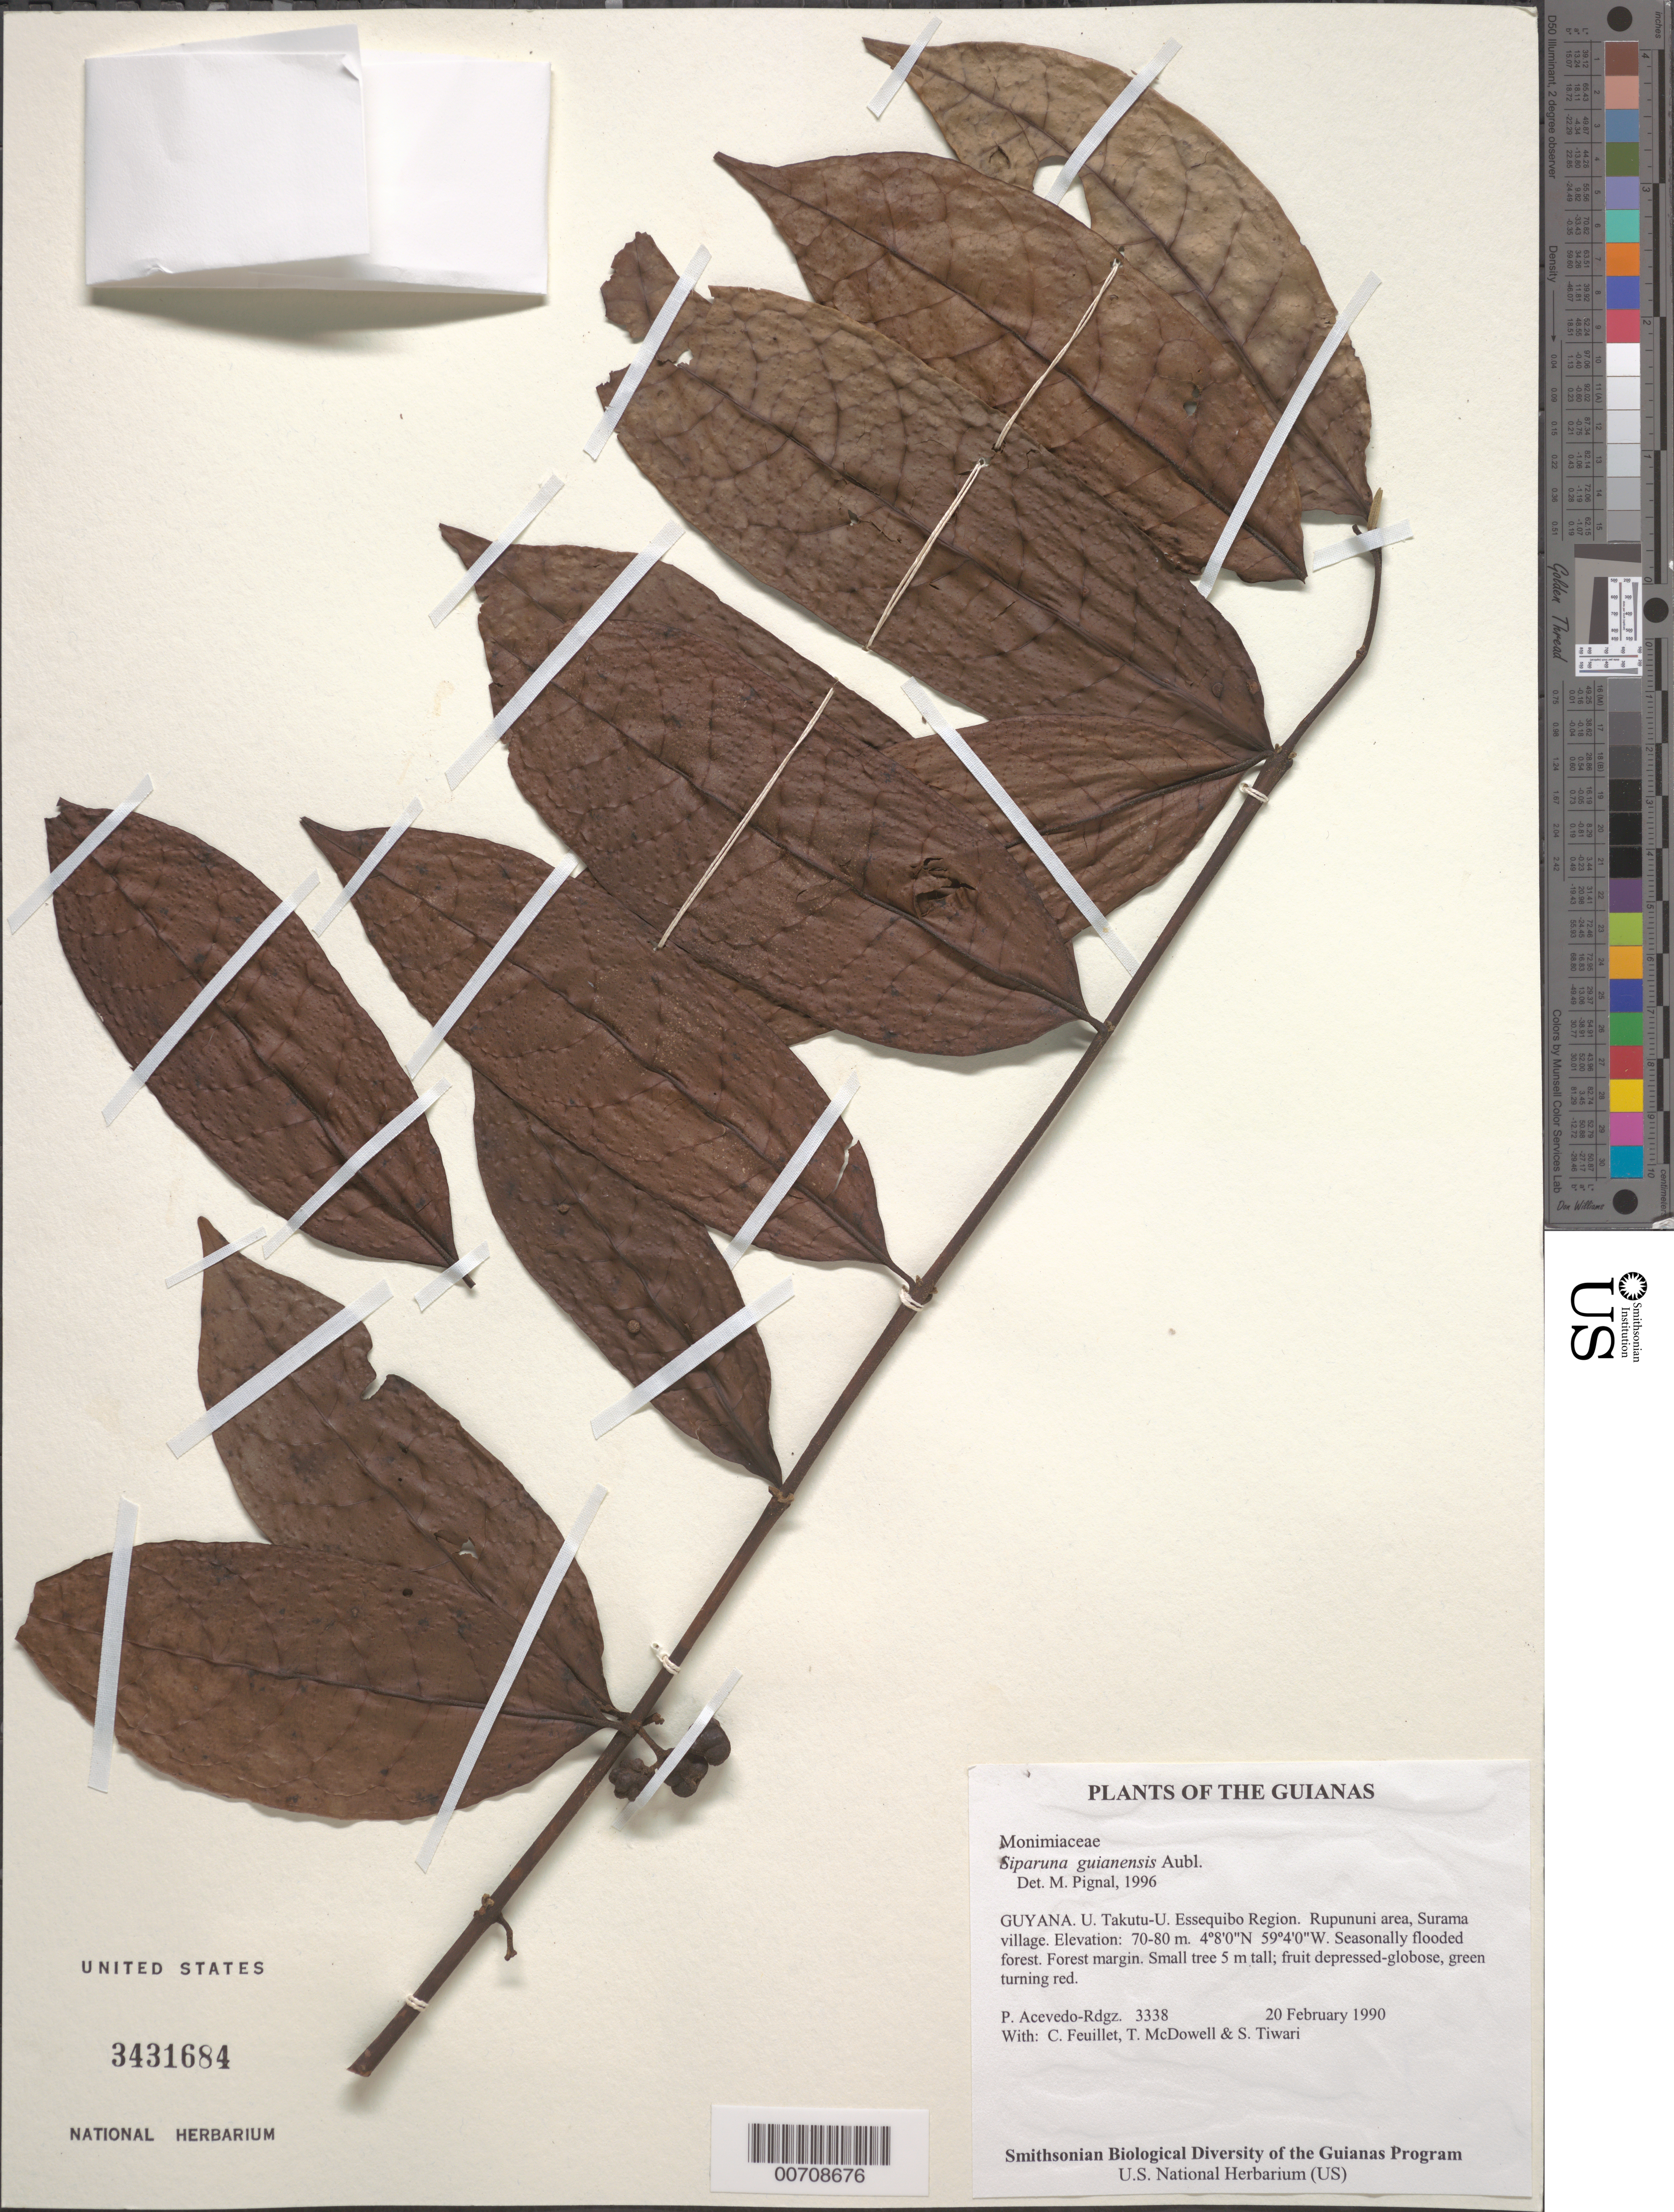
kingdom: Plantae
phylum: Tracheophyta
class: Magnoliopsida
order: Laurales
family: Siparunaceae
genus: Siparuna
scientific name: Siparuna guianensis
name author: Aubl.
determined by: Pignal, M.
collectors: P. Acevedo-Rodr., C. Feuillet, T. McDowell & S. Tiwari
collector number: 3338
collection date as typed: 20 Feb 1990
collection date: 1990-02-20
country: Guyana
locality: U. Takutu - U. Essequibo. Rupununi area, Surama vilage.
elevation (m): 70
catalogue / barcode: US 3431684